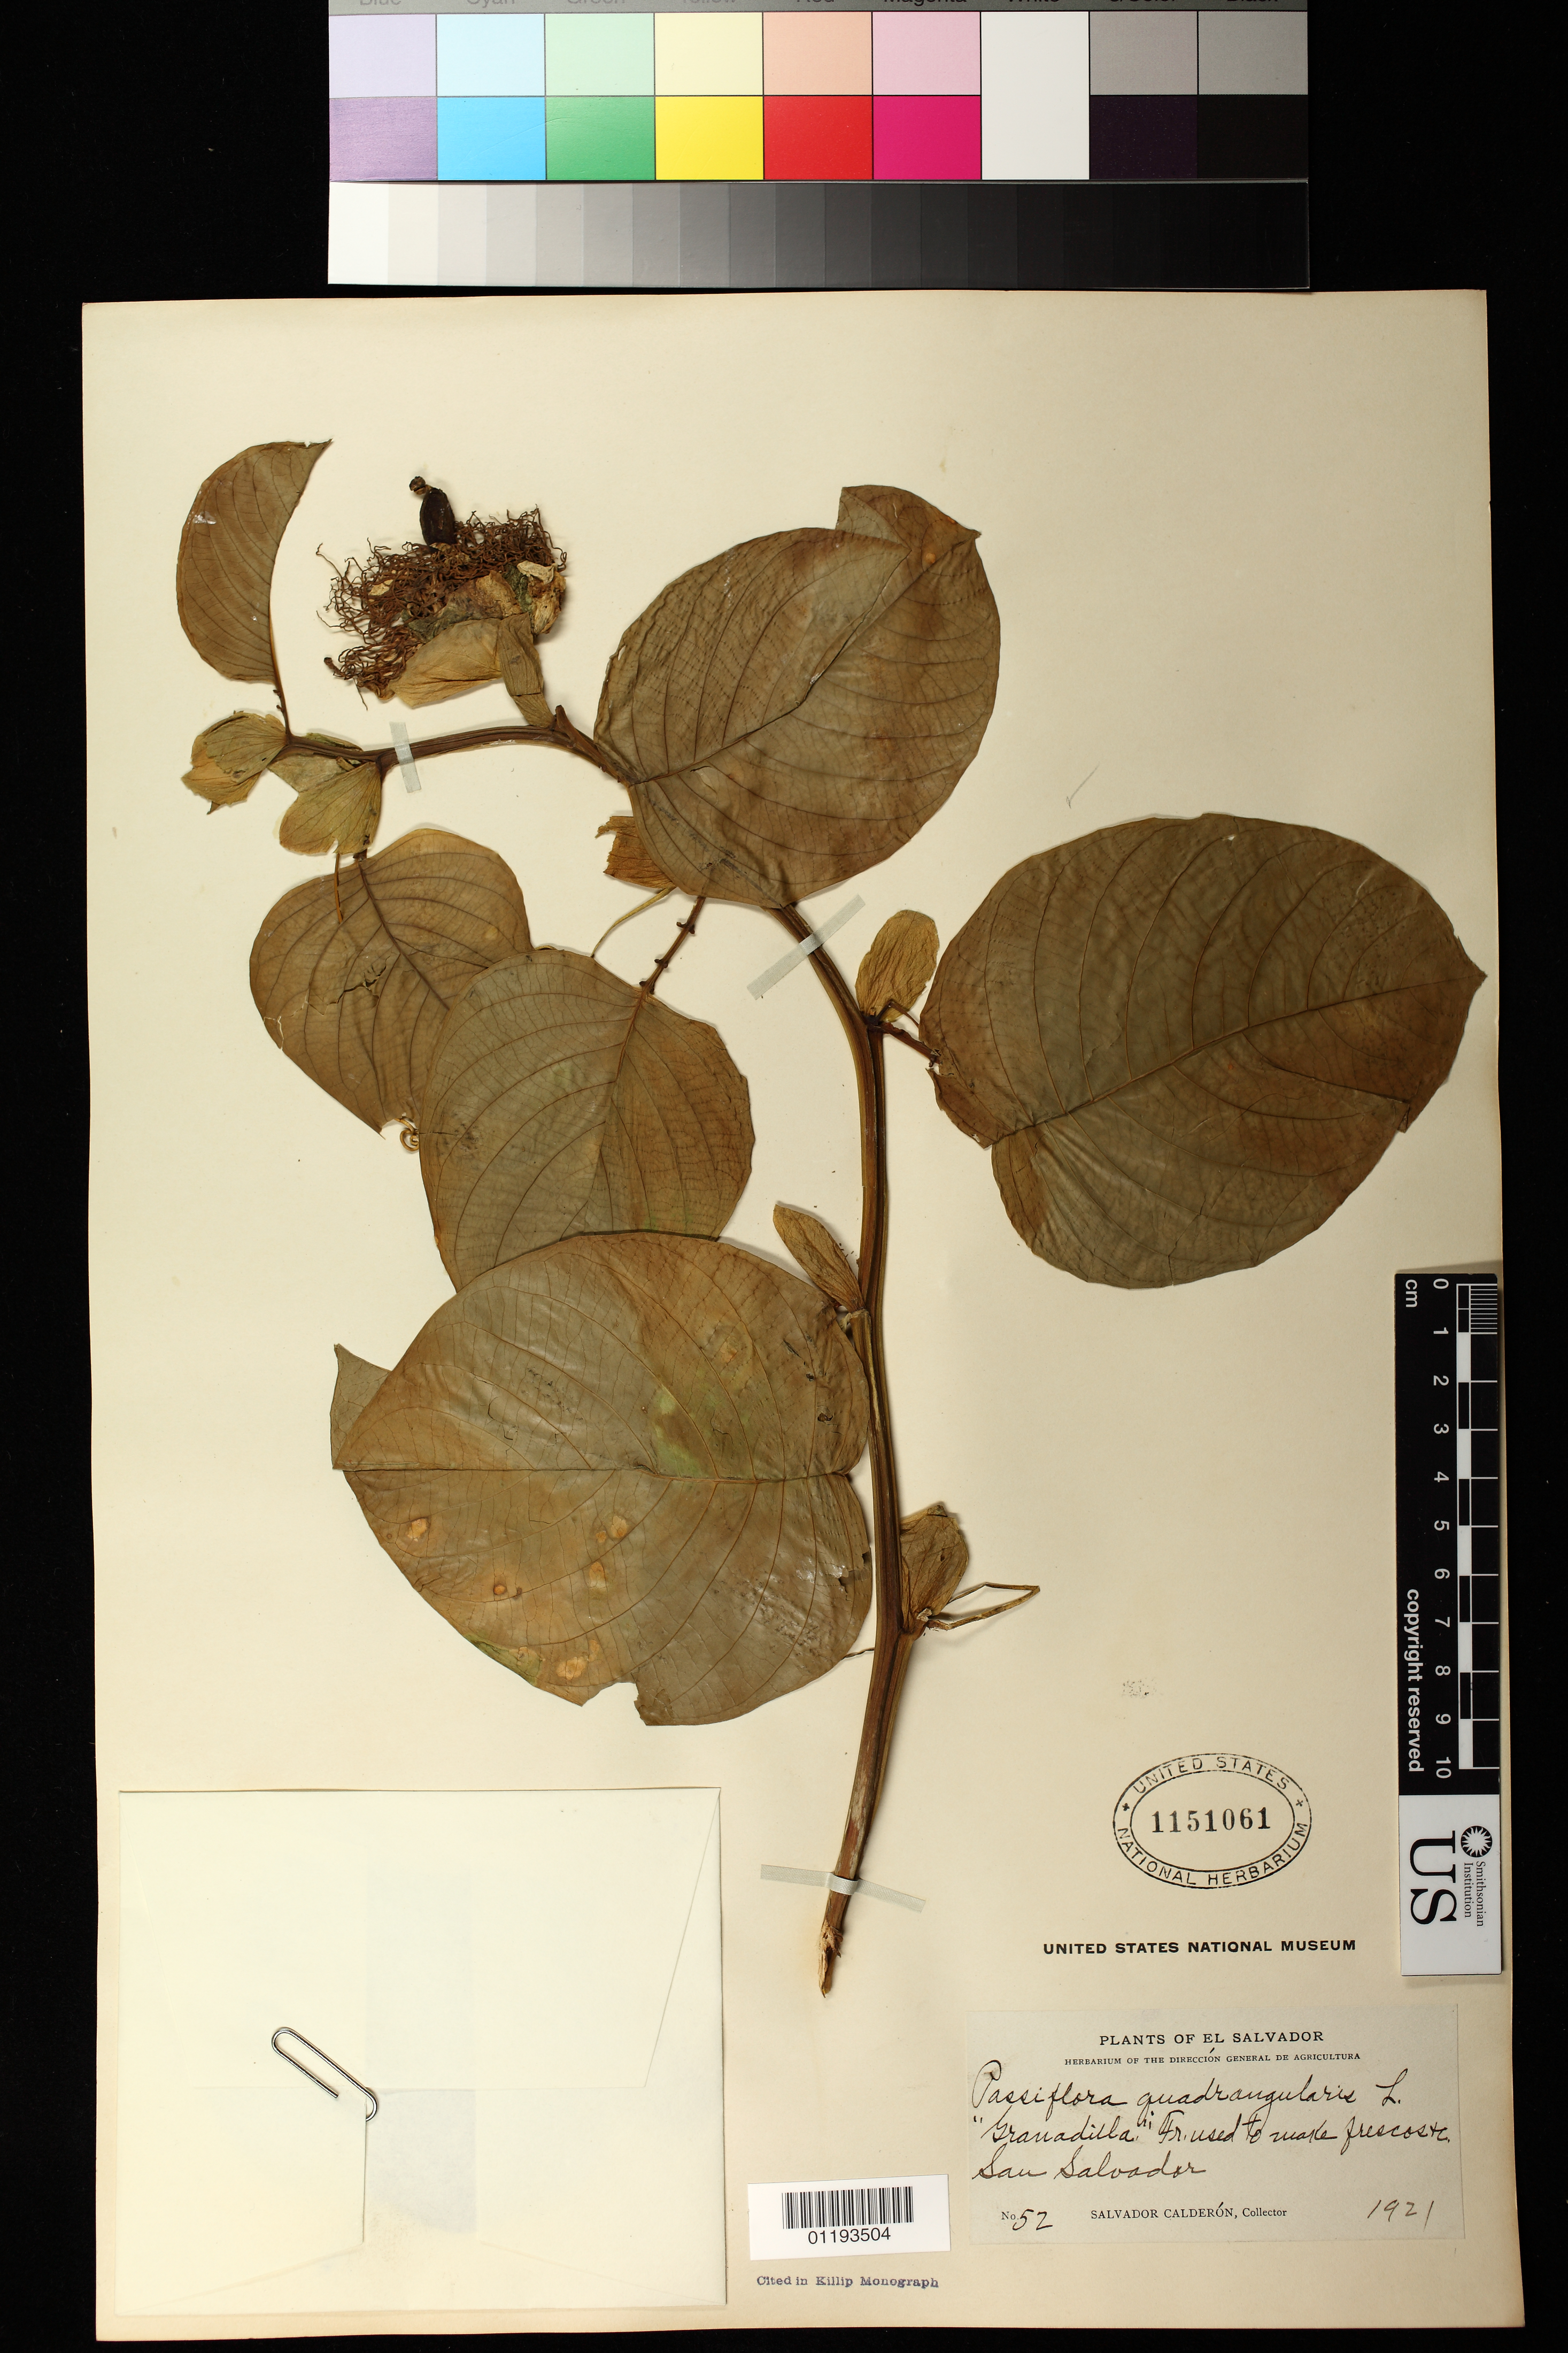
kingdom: Plantae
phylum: Tracheophyta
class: Magnoliopsida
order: Malpighiales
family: Passifloraceae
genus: Passiflora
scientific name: Passiflora quadrangularis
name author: L.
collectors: S. Calderón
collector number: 52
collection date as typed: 1921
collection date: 1921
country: El Salvador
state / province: San Salvador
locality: San salvador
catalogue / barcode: US 1151061